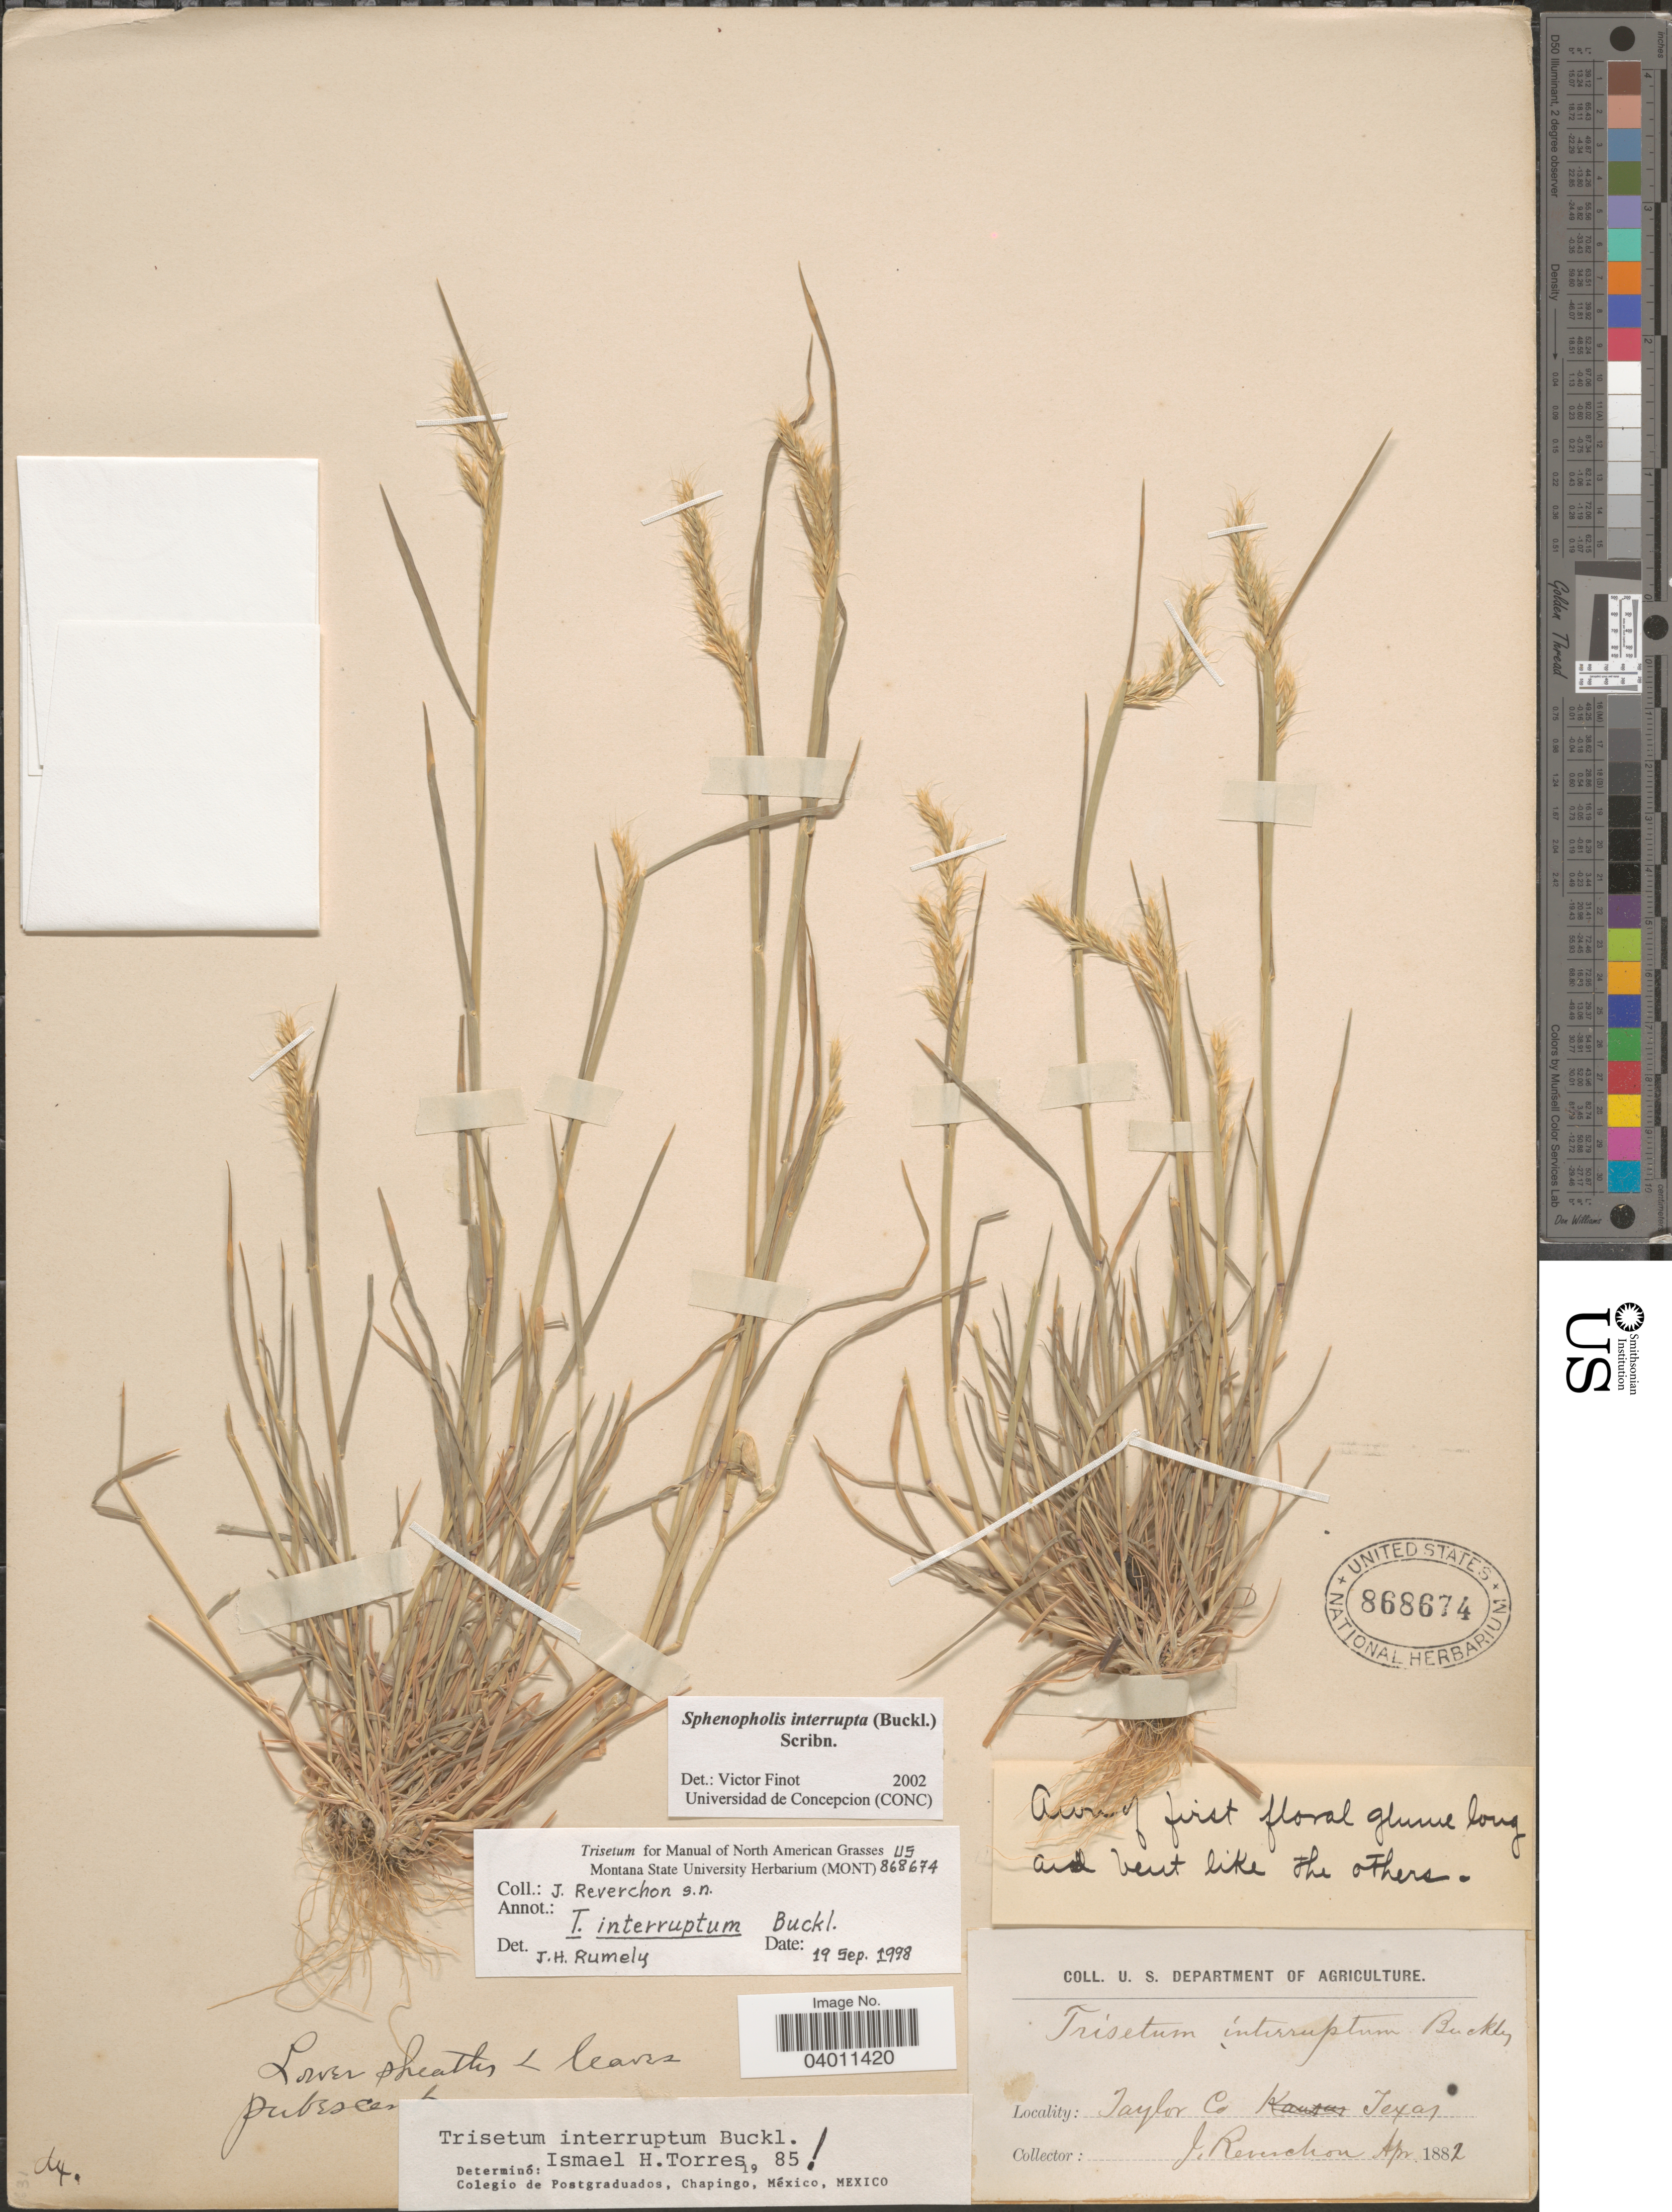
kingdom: Plantae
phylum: Tracheophyta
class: Liliopsida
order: Poales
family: Poaceae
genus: Sphenopholis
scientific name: Sphenopholis interrupta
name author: (Buckley) Scribn.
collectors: J. Reverchon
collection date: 1882-04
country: United States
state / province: Texas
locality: Taylor Co.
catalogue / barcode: US 868674